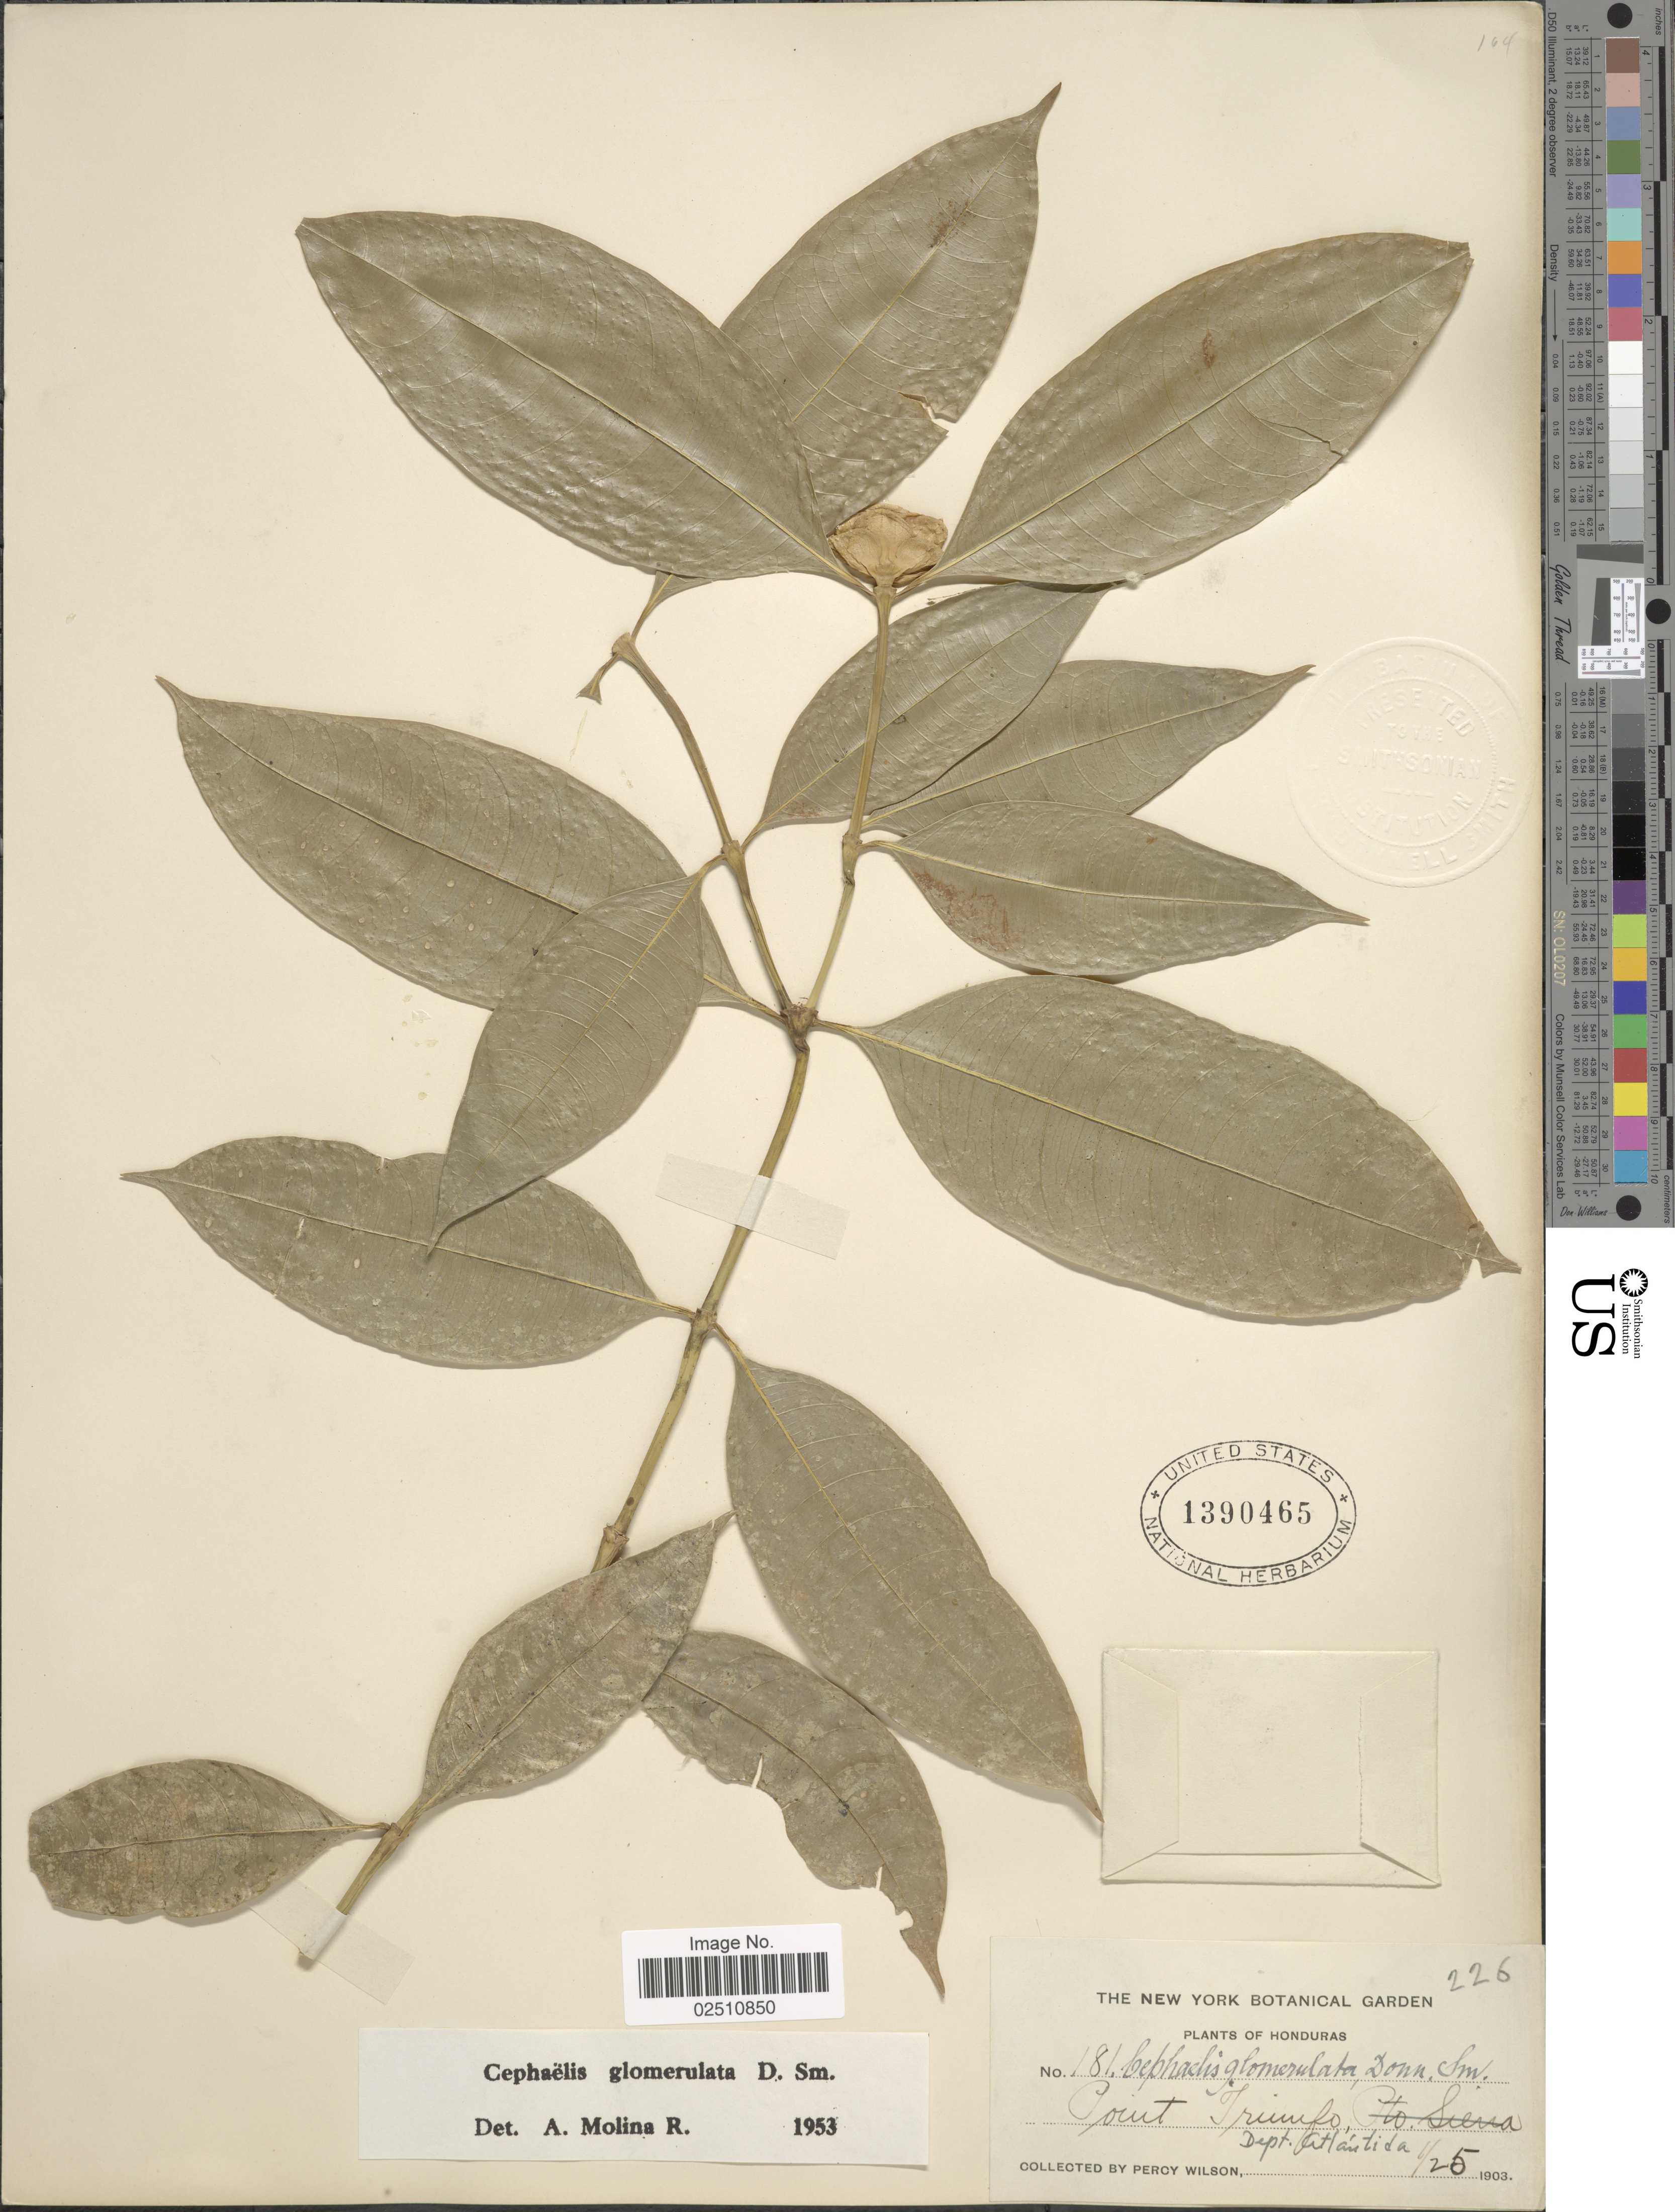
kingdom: Plantae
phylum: Tracheophyta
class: Magnoliopsida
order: Gentianales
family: Rubiaceae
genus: Psychotria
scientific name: Psychotria glomerulata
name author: (Donn. Sm.) Steyerm.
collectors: P. Wilson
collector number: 226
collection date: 1903-01-25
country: Honduras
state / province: Atlántida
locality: Point Truimfo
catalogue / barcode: US 1390465